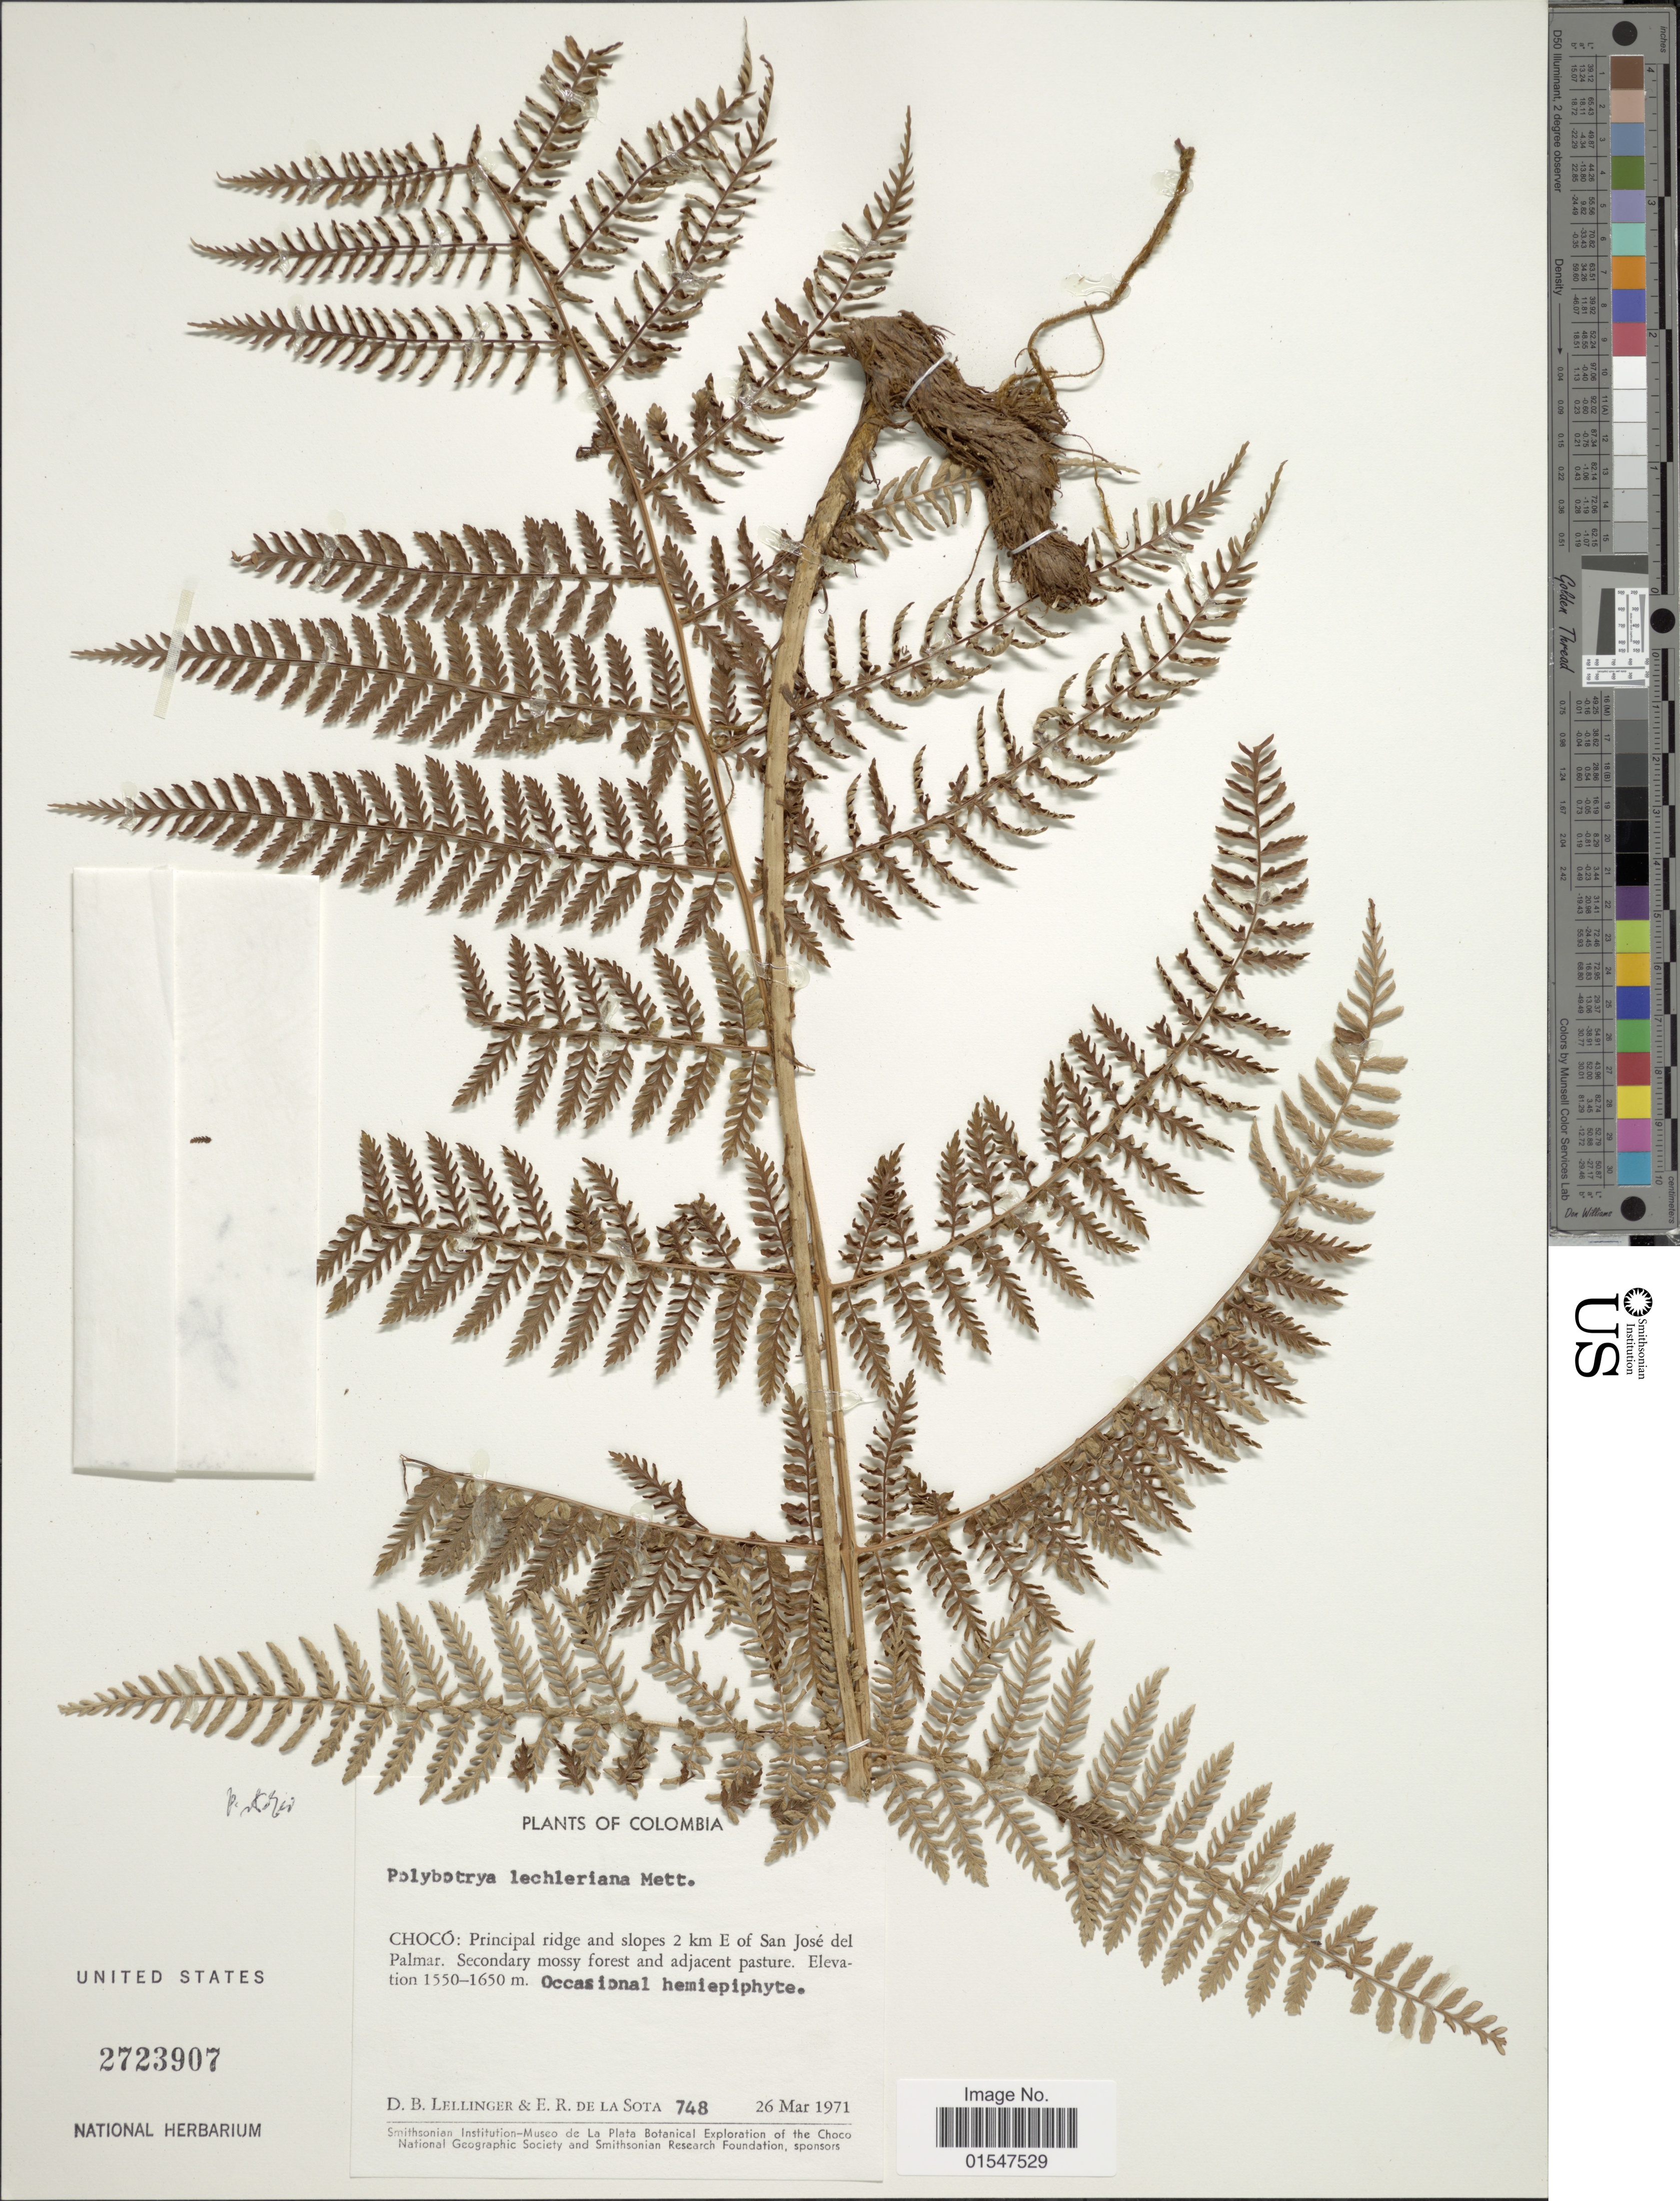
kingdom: Plantae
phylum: Tracheophyta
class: Polypodiopsida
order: Polypodiales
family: Dryopteridaceae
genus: Polybotrya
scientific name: Polybotrya stolzei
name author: R.C. Moran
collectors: D. B. Lellinger & E. R. de la Sota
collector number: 748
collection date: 1971-03-26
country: Colombia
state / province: Chocó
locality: Principal ridge and slopes 2 km E of San José del Palmar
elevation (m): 1550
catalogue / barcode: US 2723907